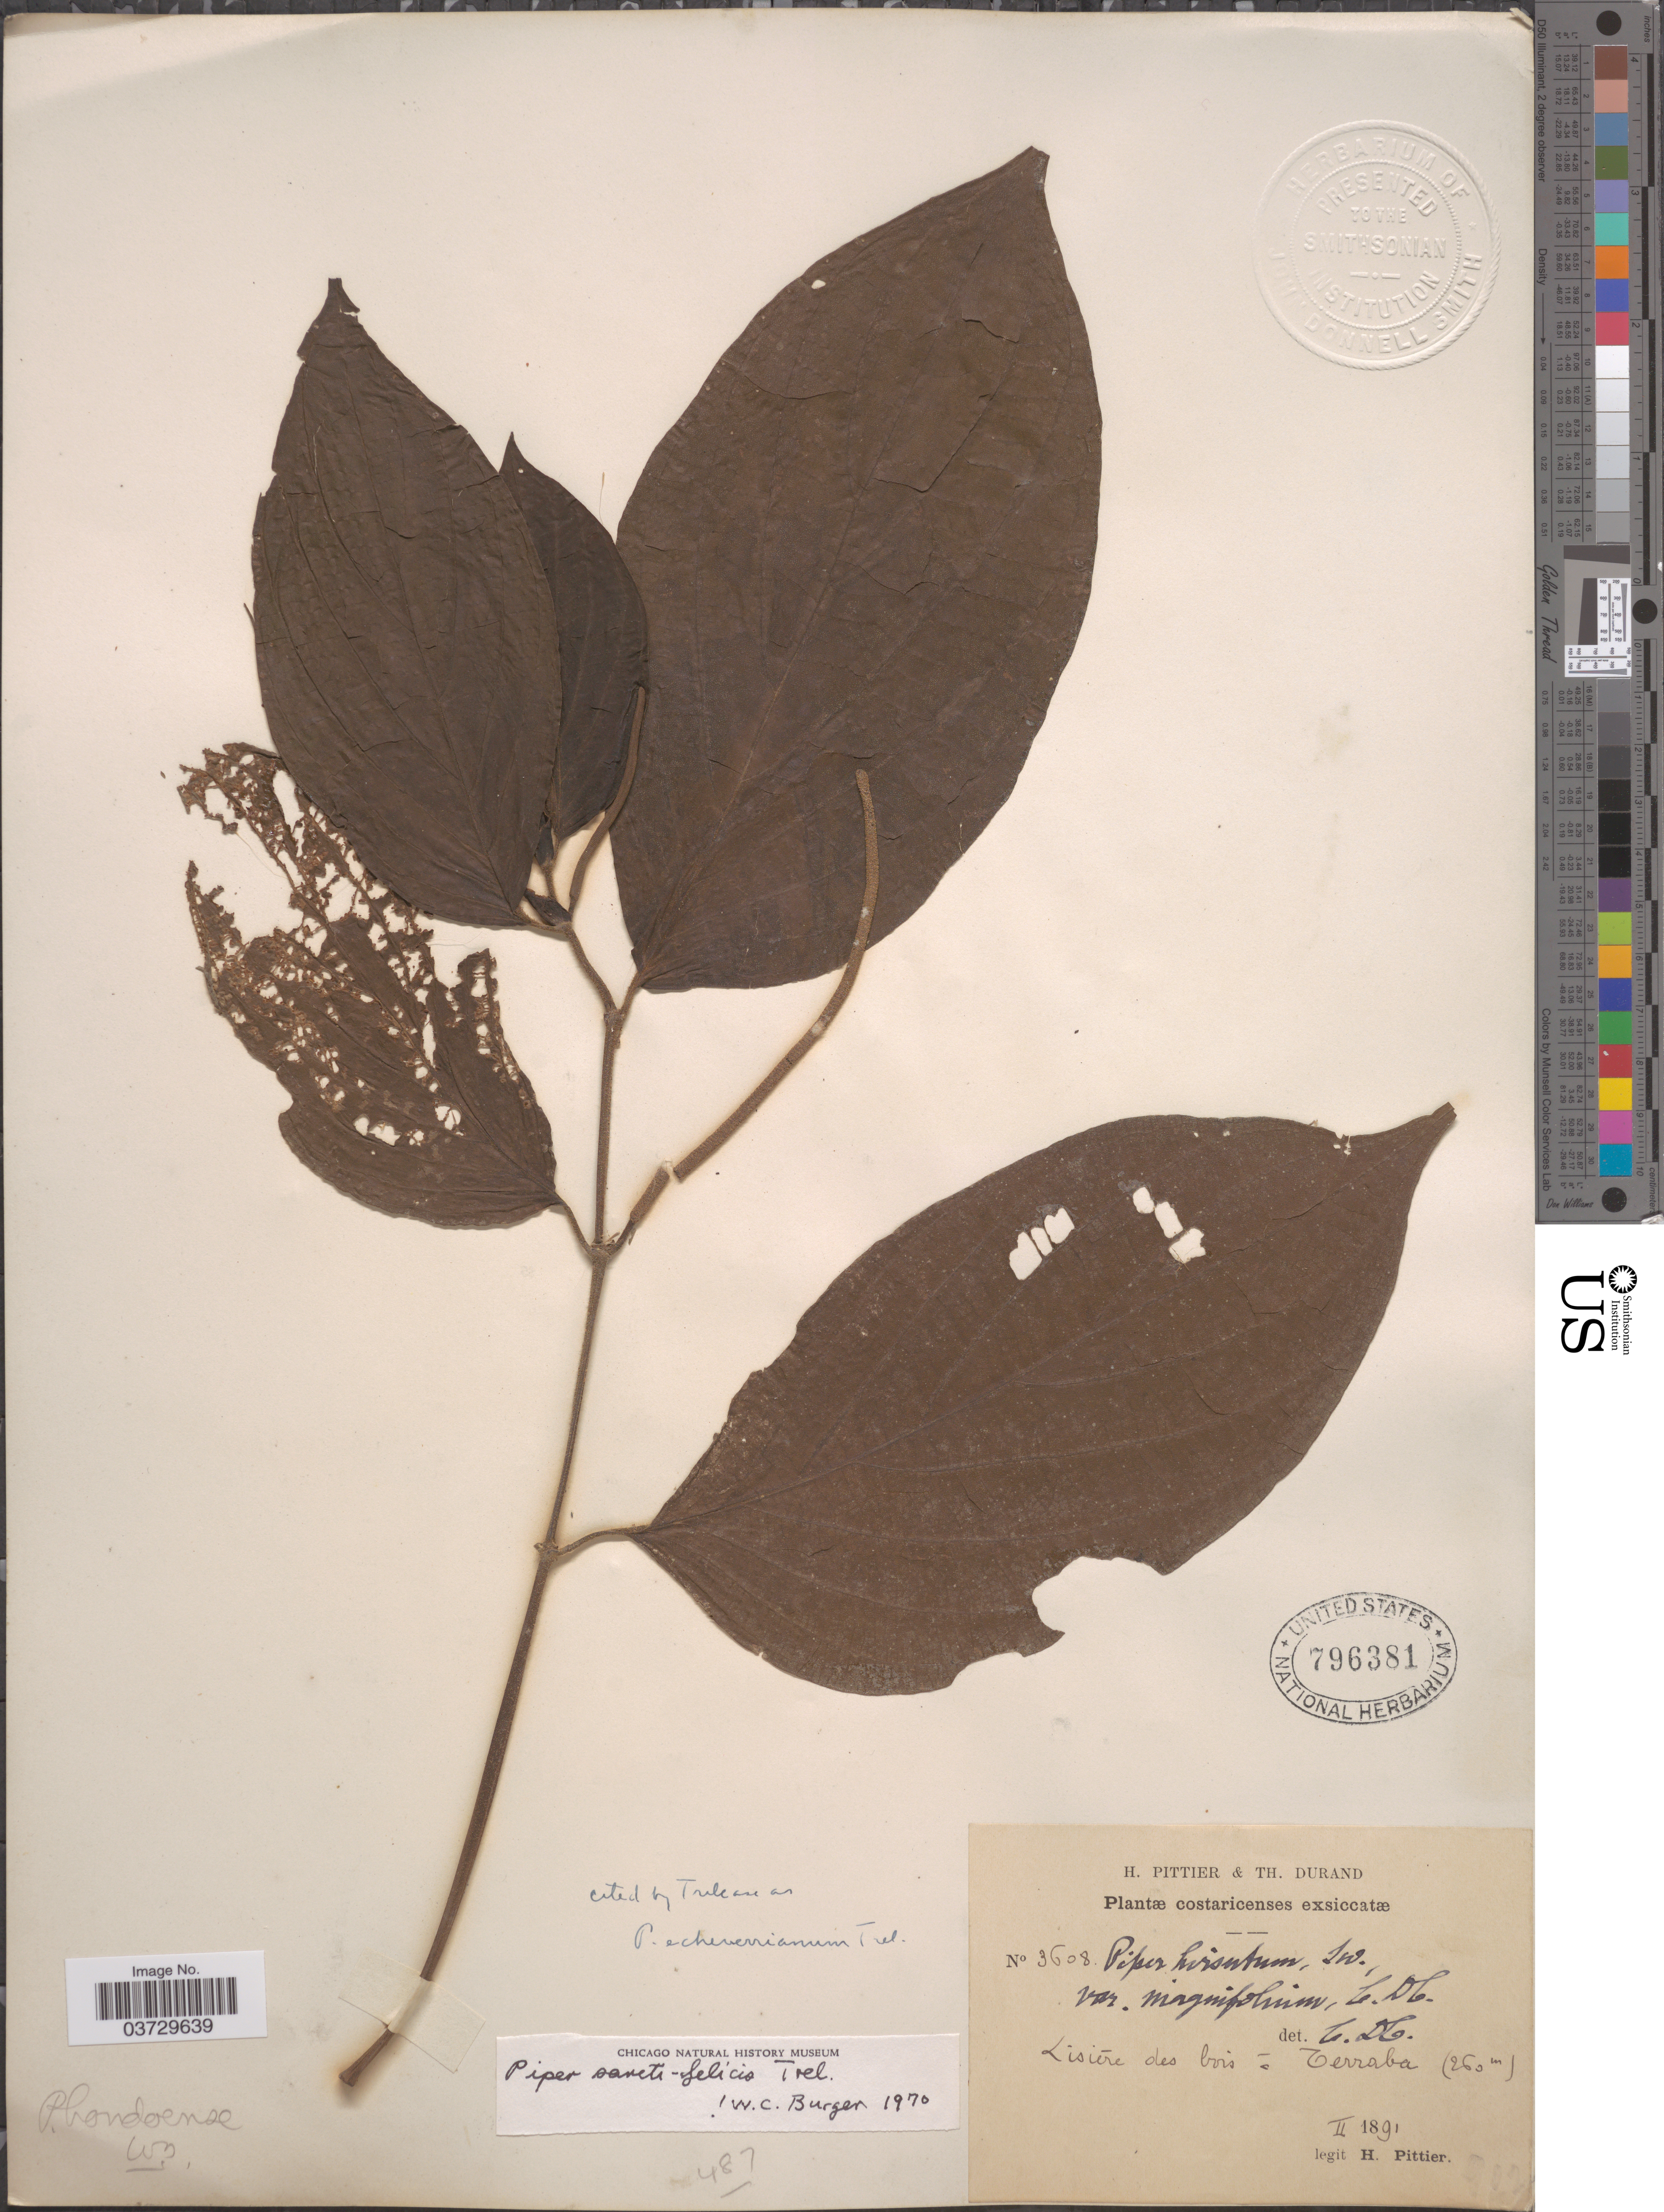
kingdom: Plantae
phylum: Tracheophyta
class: Magnoliopsida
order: Piperales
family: Piperaceae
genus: Piper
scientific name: Piper sancti-felicis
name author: Trel.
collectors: H. F. Pittier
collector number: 3608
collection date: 1891-02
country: Costa Rica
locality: Lisiére des bois ō Terraba.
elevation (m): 260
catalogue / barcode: US 796381